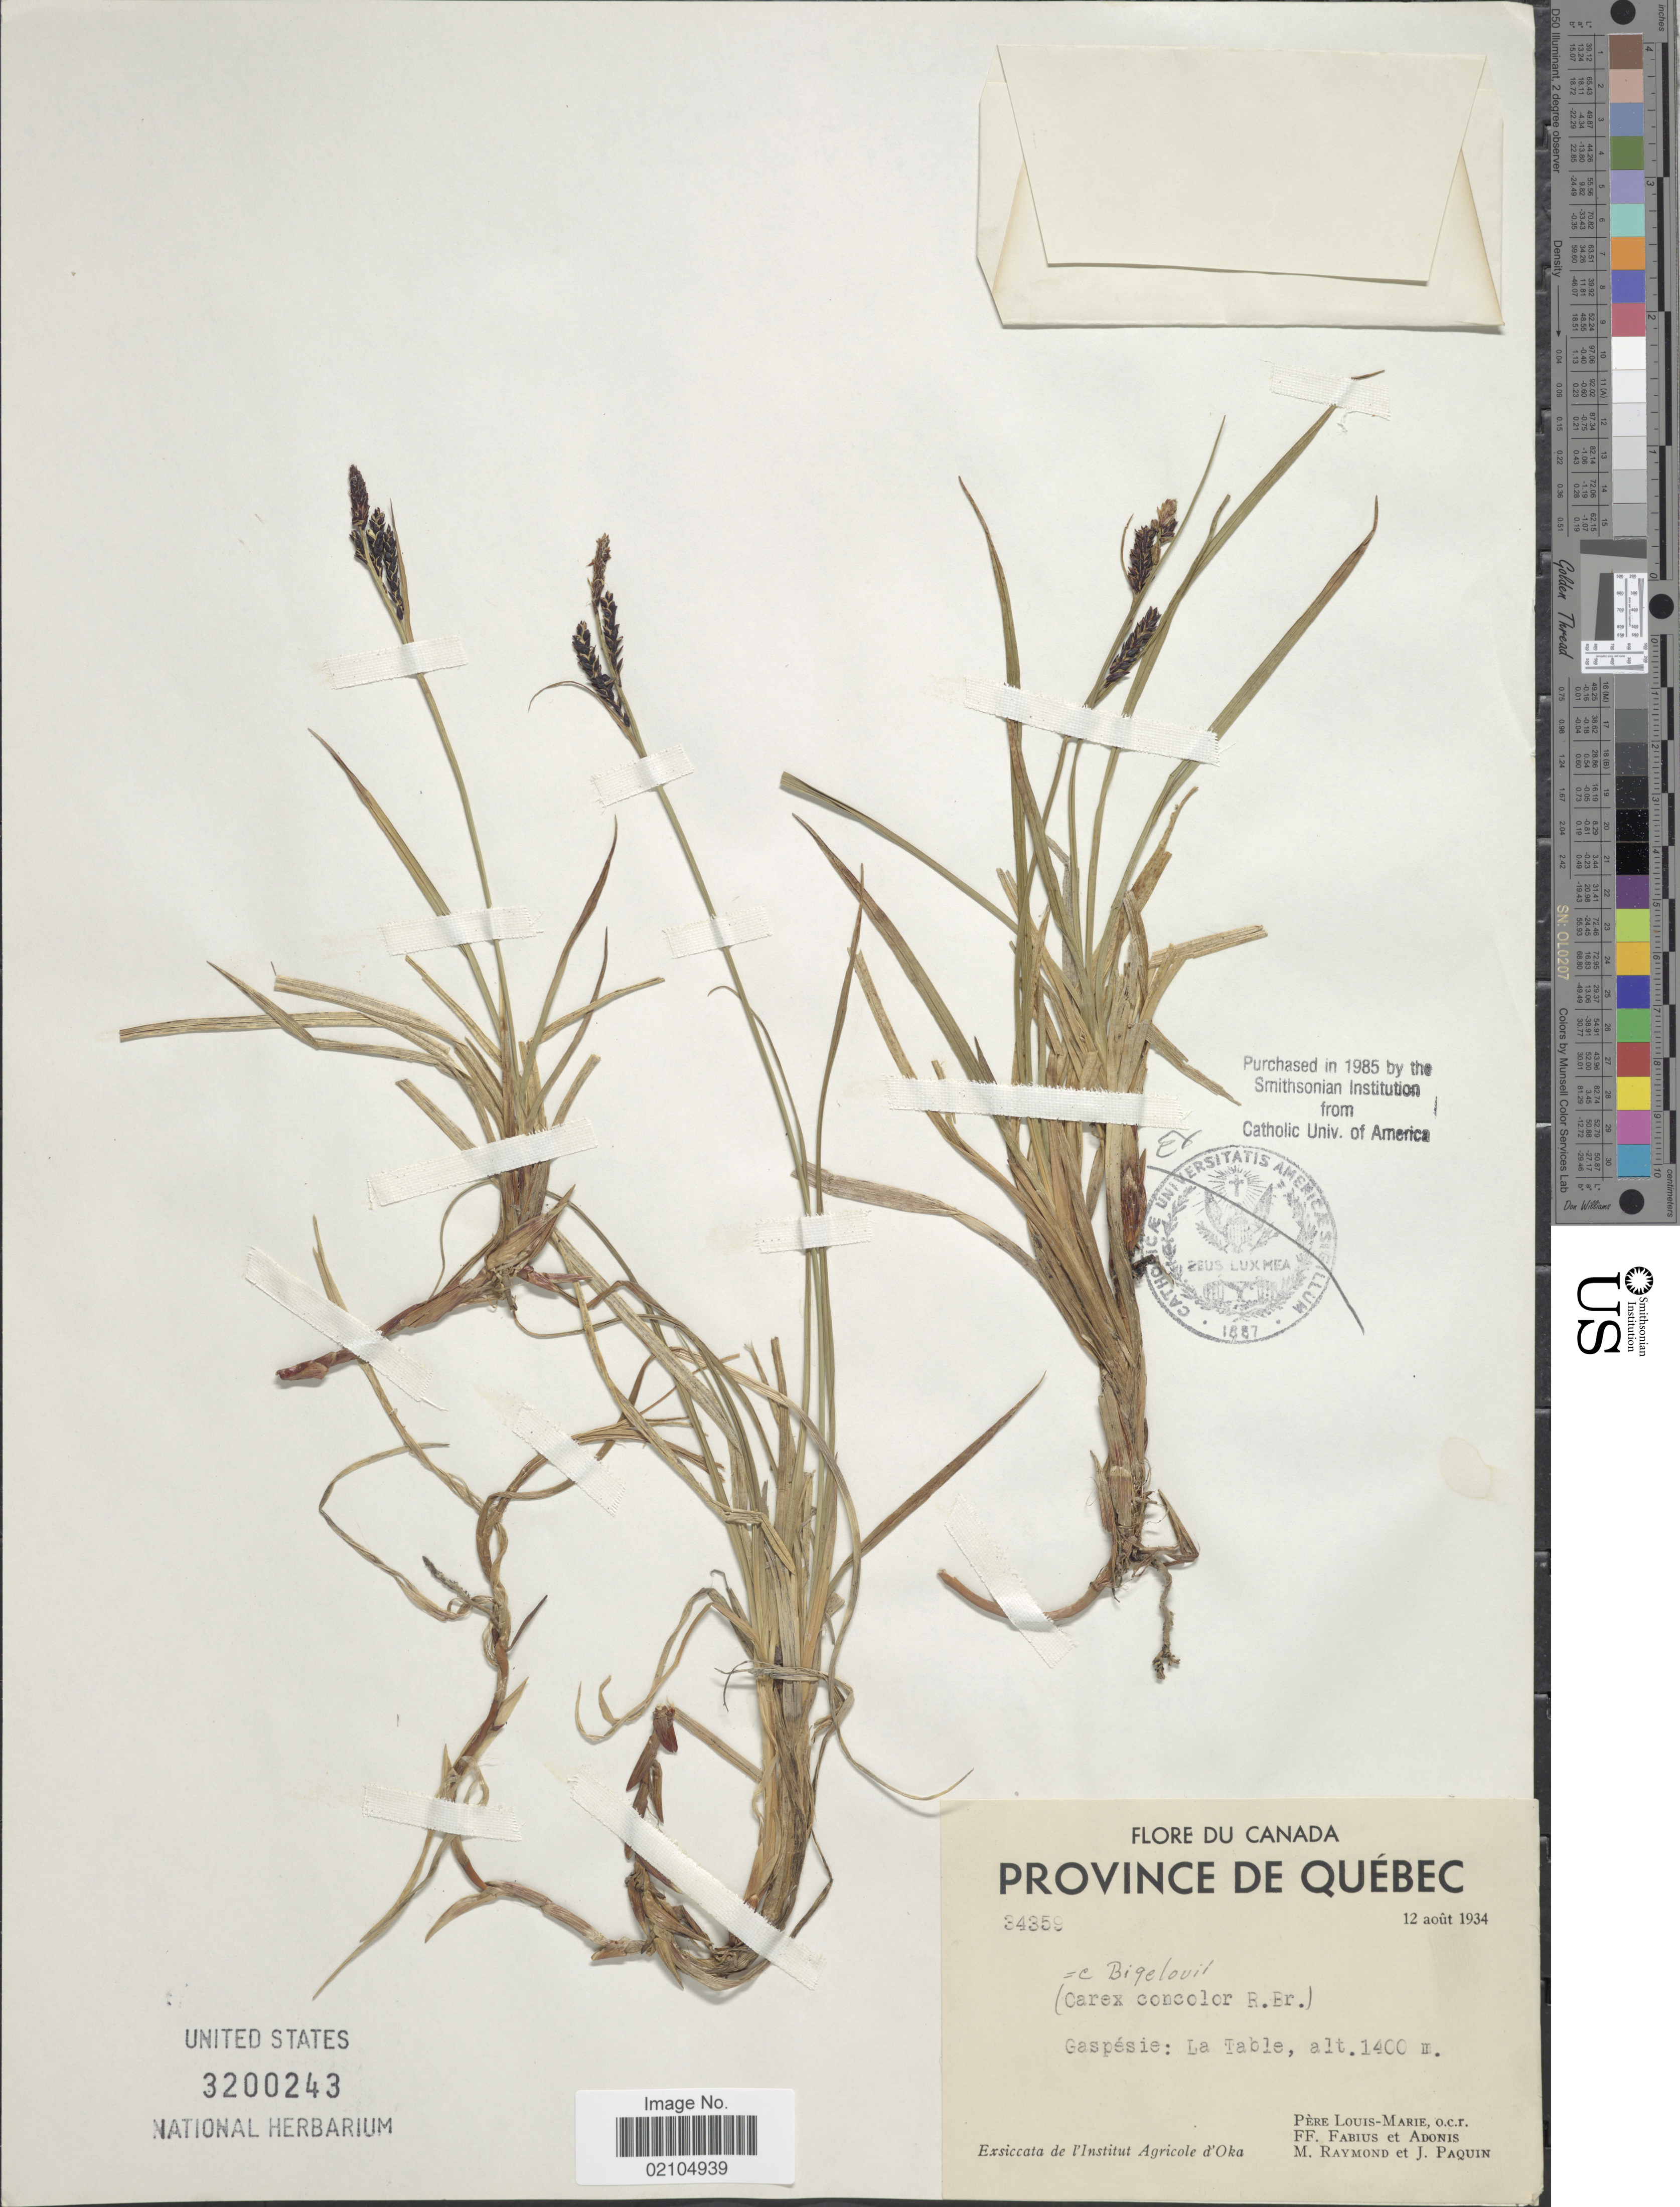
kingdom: Plantae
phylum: Tracheophyta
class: Liliopsida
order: Poales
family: Cyperaceae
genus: Carex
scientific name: Carex bigelowii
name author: Torr. ex Schwein.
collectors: L.-M. LaLonde, B. Fabius, Adonis, M. Raymond & J. Paquin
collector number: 34359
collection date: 1934-08-12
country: Canada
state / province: Quebec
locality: Gaspesie: La Table.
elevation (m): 1400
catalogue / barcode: US 3200243